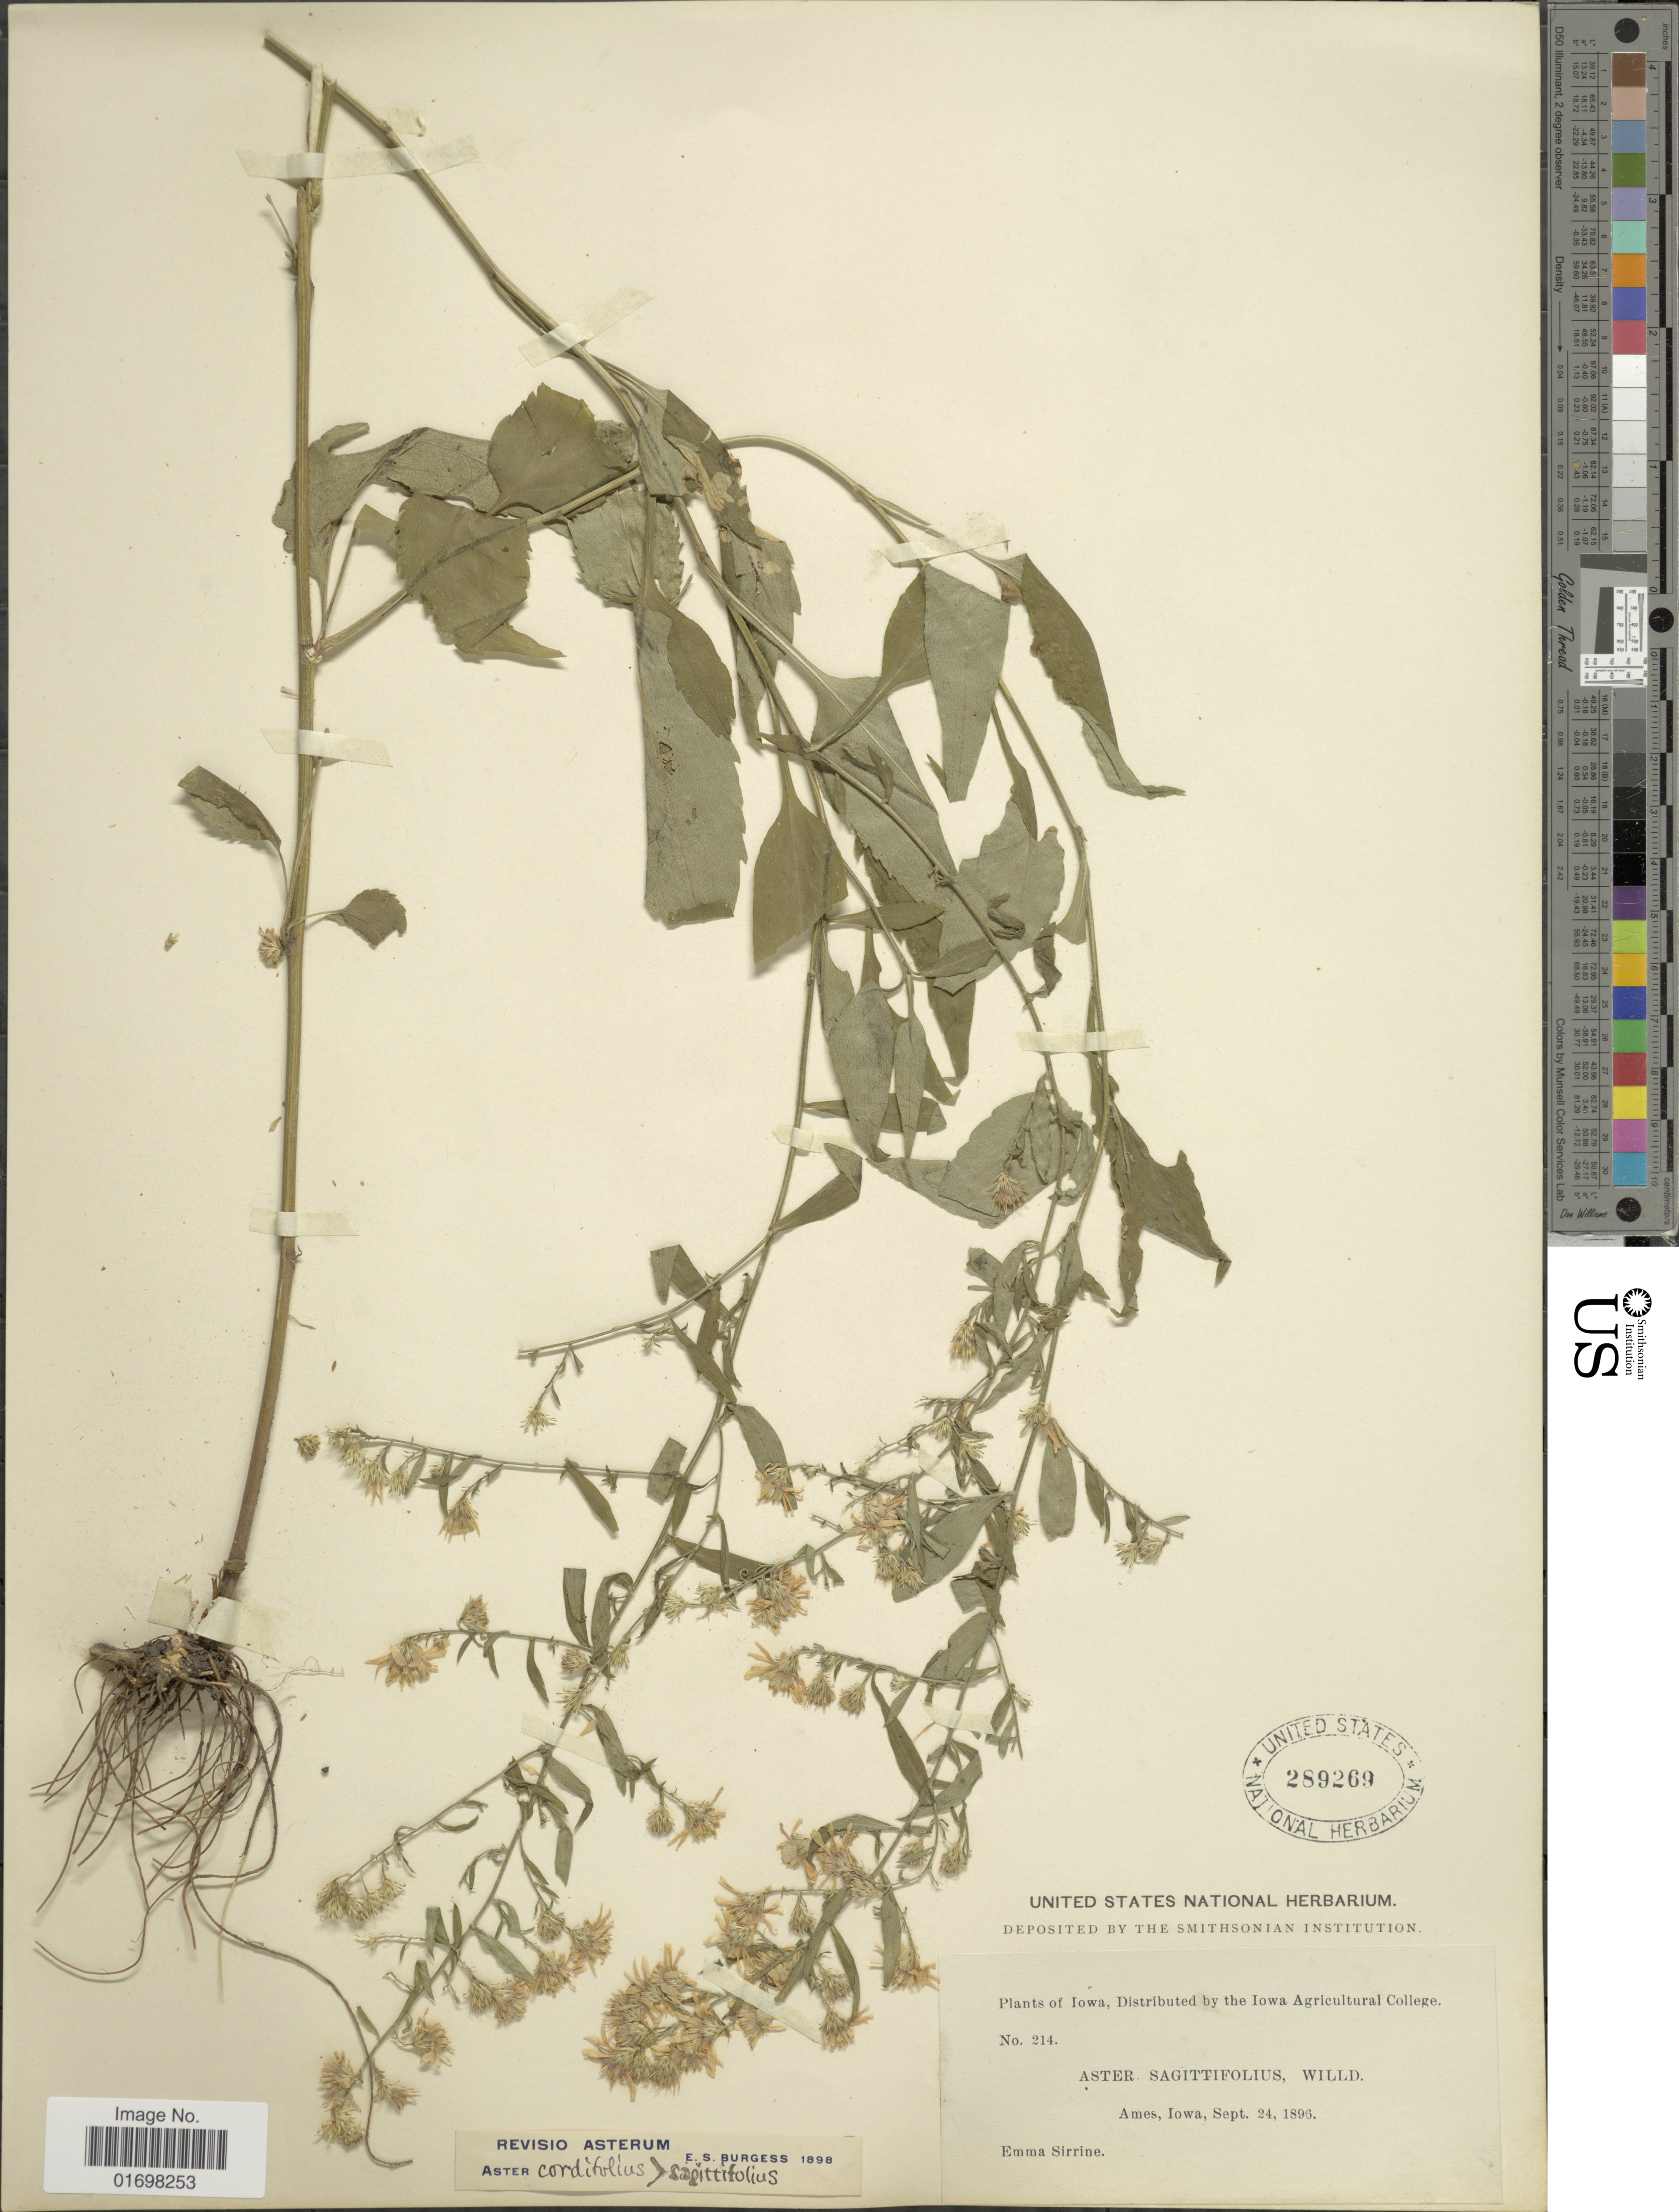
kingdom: Plantae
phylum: Tracheophyta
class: Magnoliopsida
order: Asterales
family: Asteraceae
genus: Symphyotrichum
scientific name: Symphyotrichum cordifolium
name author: (L.) G.L. Nesom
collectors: E. Sirrine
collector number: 214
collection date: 1896-09-29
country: United States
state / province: Iowa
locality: Ames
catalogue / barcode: US 289269